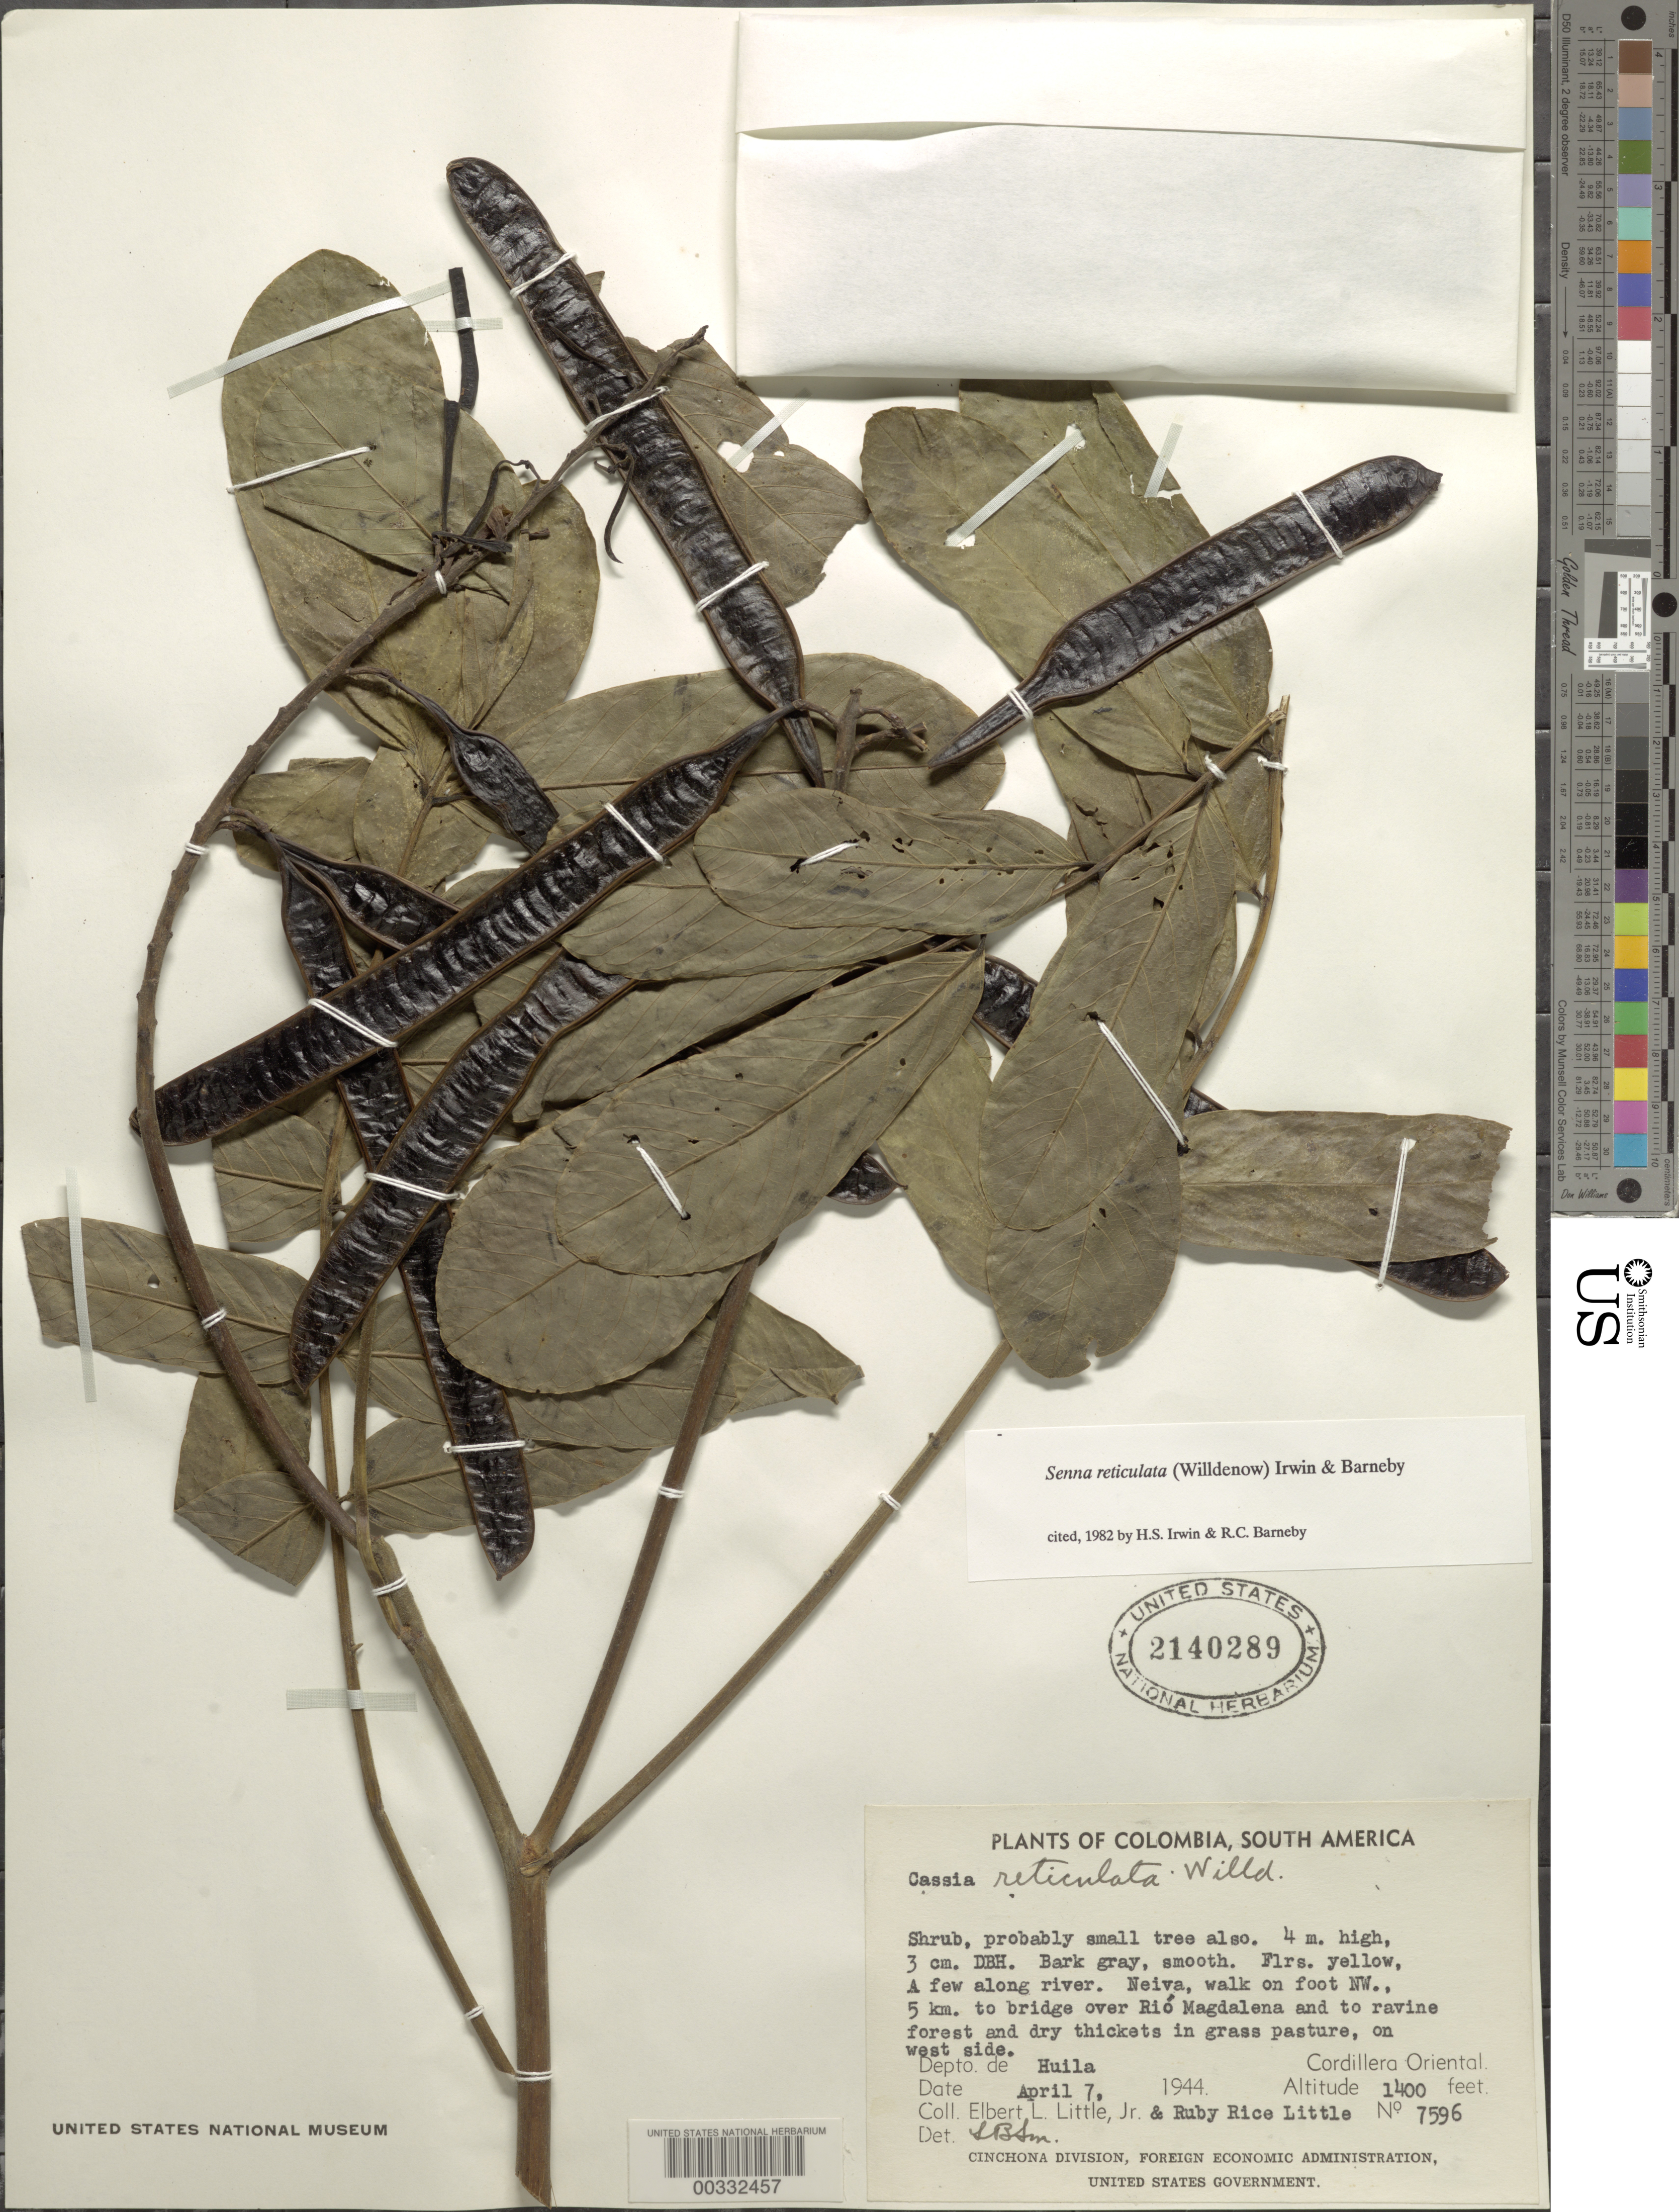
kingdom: Plantae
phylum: Tracheophyta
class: Magnoliopsida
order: Fabales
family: Fabaceae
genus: Senna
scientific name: Senna reticulata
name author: (Willd.) H.S. Irwin & Barneby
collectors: E. L. Little & R. R. Little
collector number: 7596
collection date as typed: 07 Apr 1944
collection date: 1944-04-07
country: Colombia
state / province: Huila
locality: Neiva, walk on foot NW, 5 km to bridge over Rio Magdalena and to W side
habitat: Ravine forest and dry thickets in grass pasture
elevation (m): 1400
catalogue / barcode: US 2140289